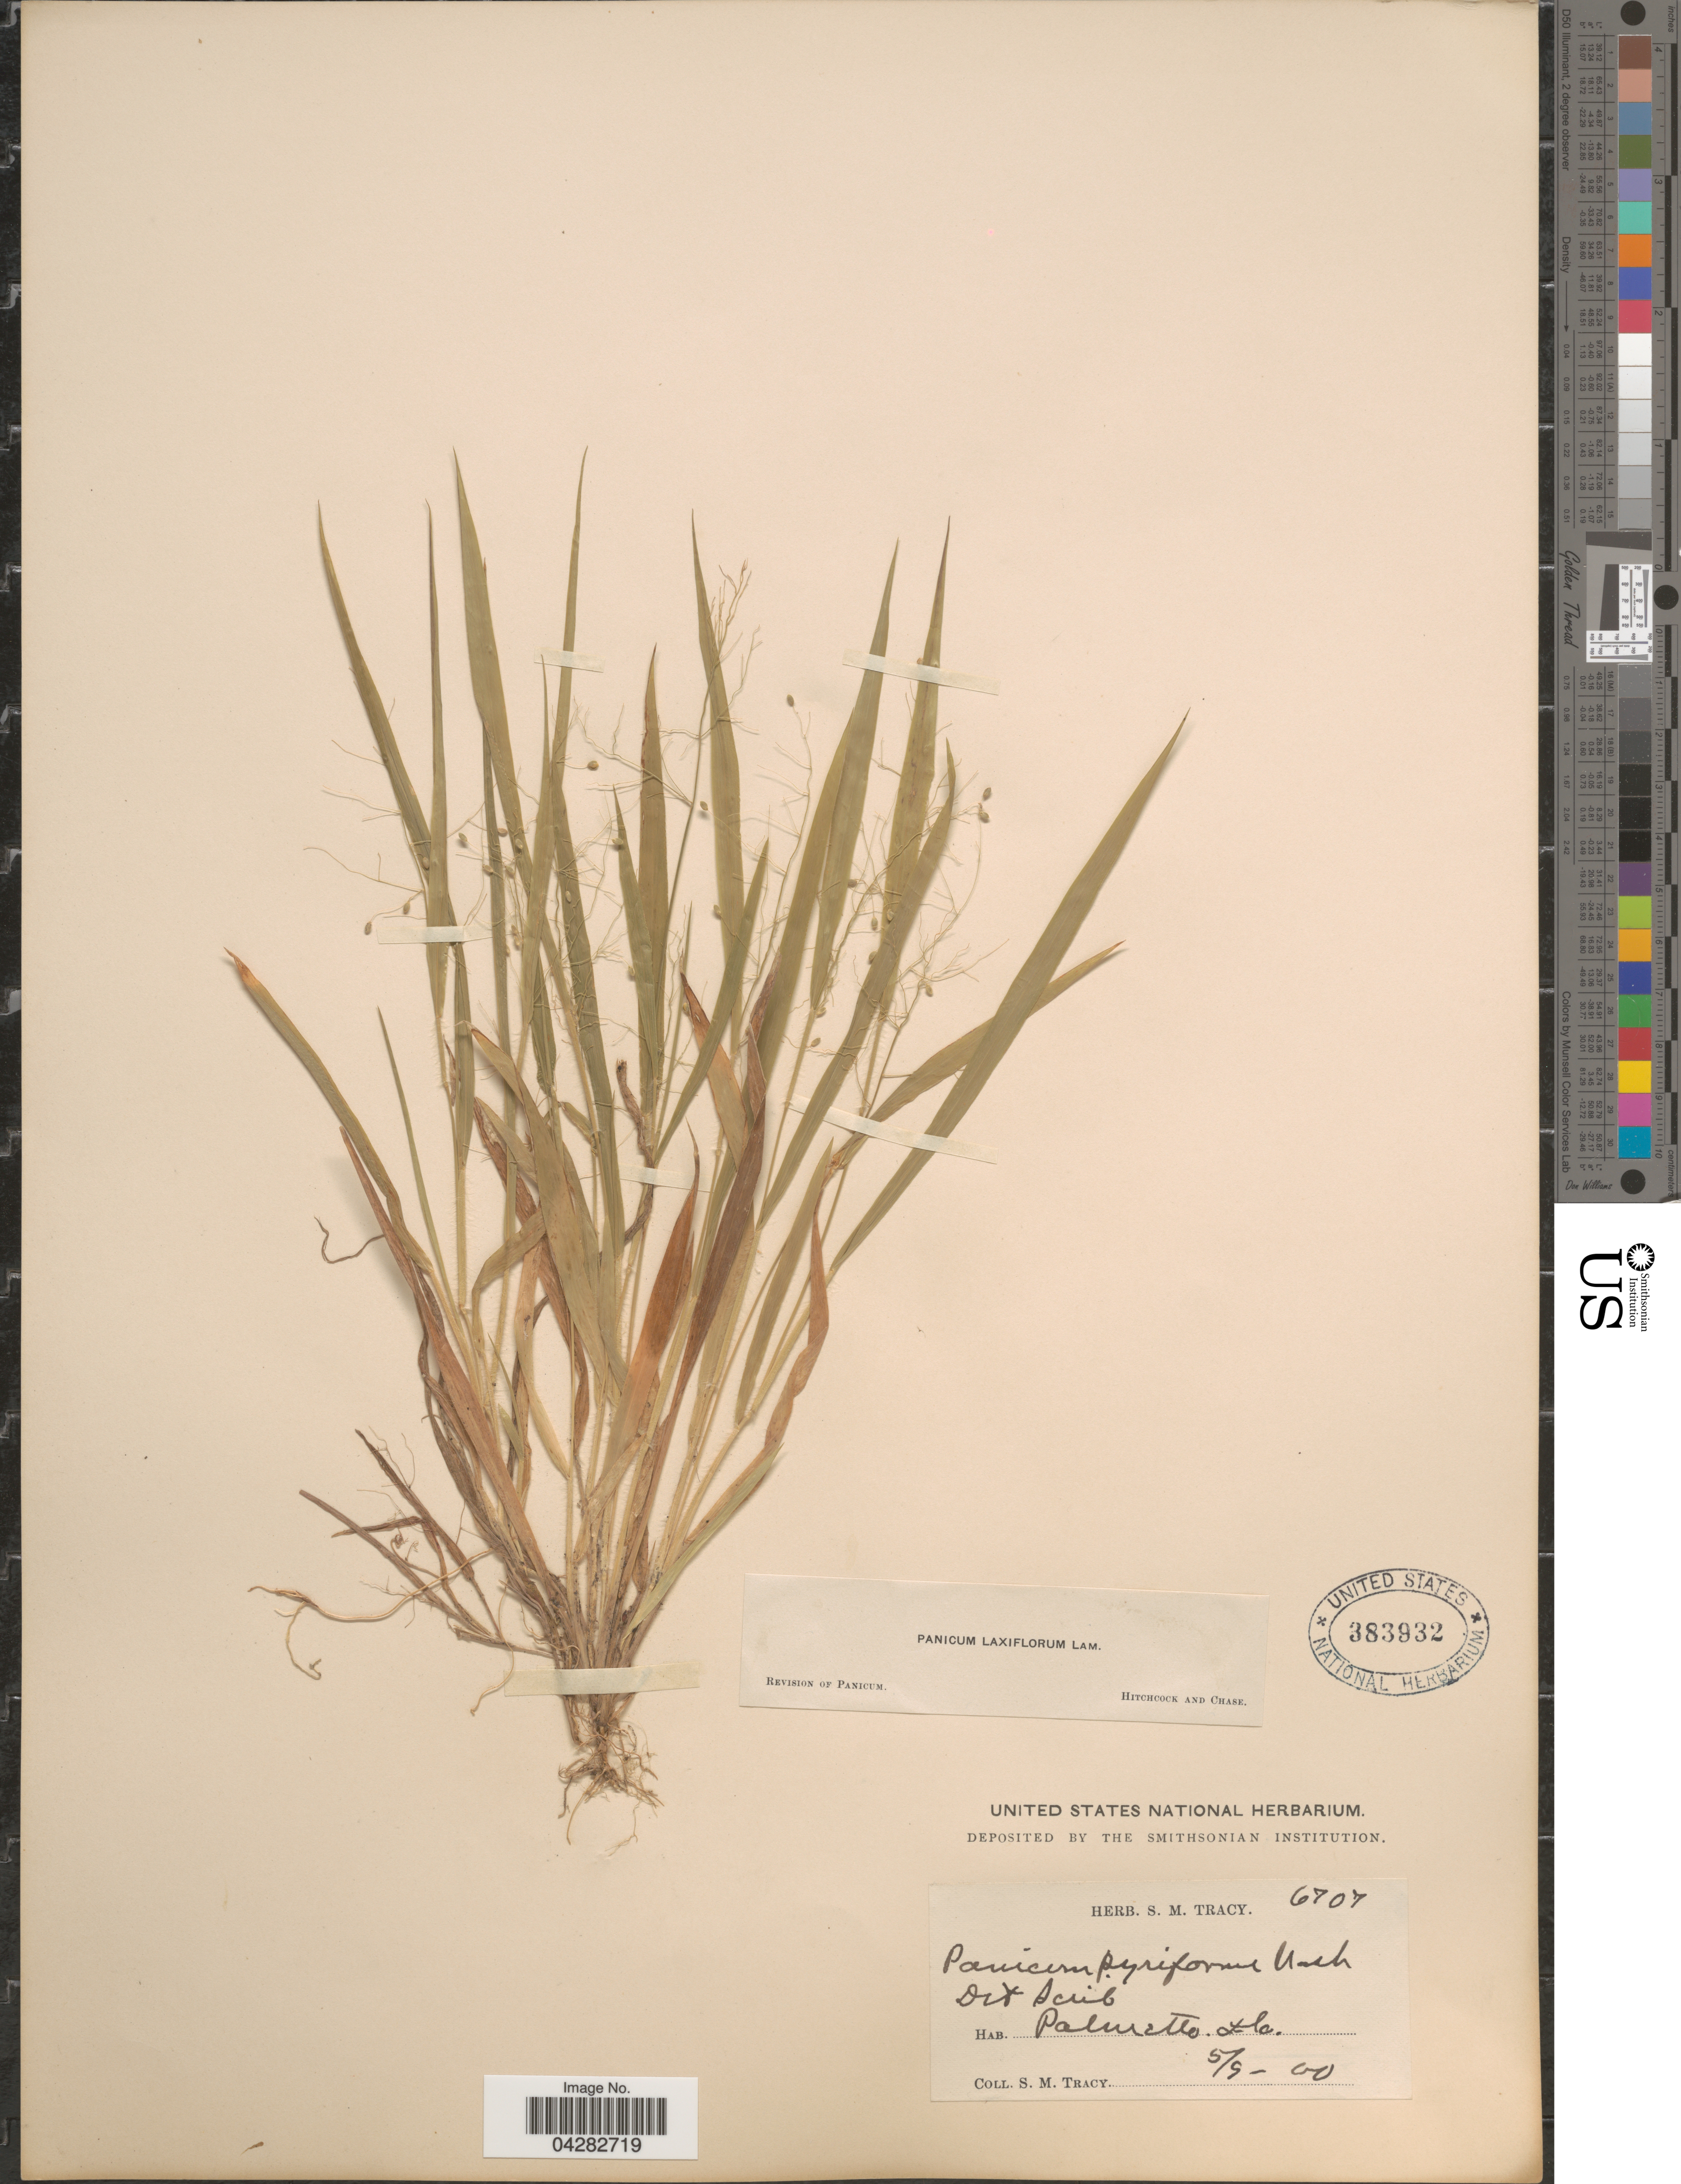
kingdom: Plantae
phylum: Tracheophyta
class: Liliopsida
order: Poales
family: Poaceae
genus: Dichanthelium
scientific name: Dichanthelium laxiflorum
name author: (Lam.) Gould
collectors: S. M. Tracy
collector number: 6707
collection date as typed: Transcribed d/m/y: 9/5/0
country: United States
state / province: Florida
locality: Palmetto.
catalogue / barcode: US 383932